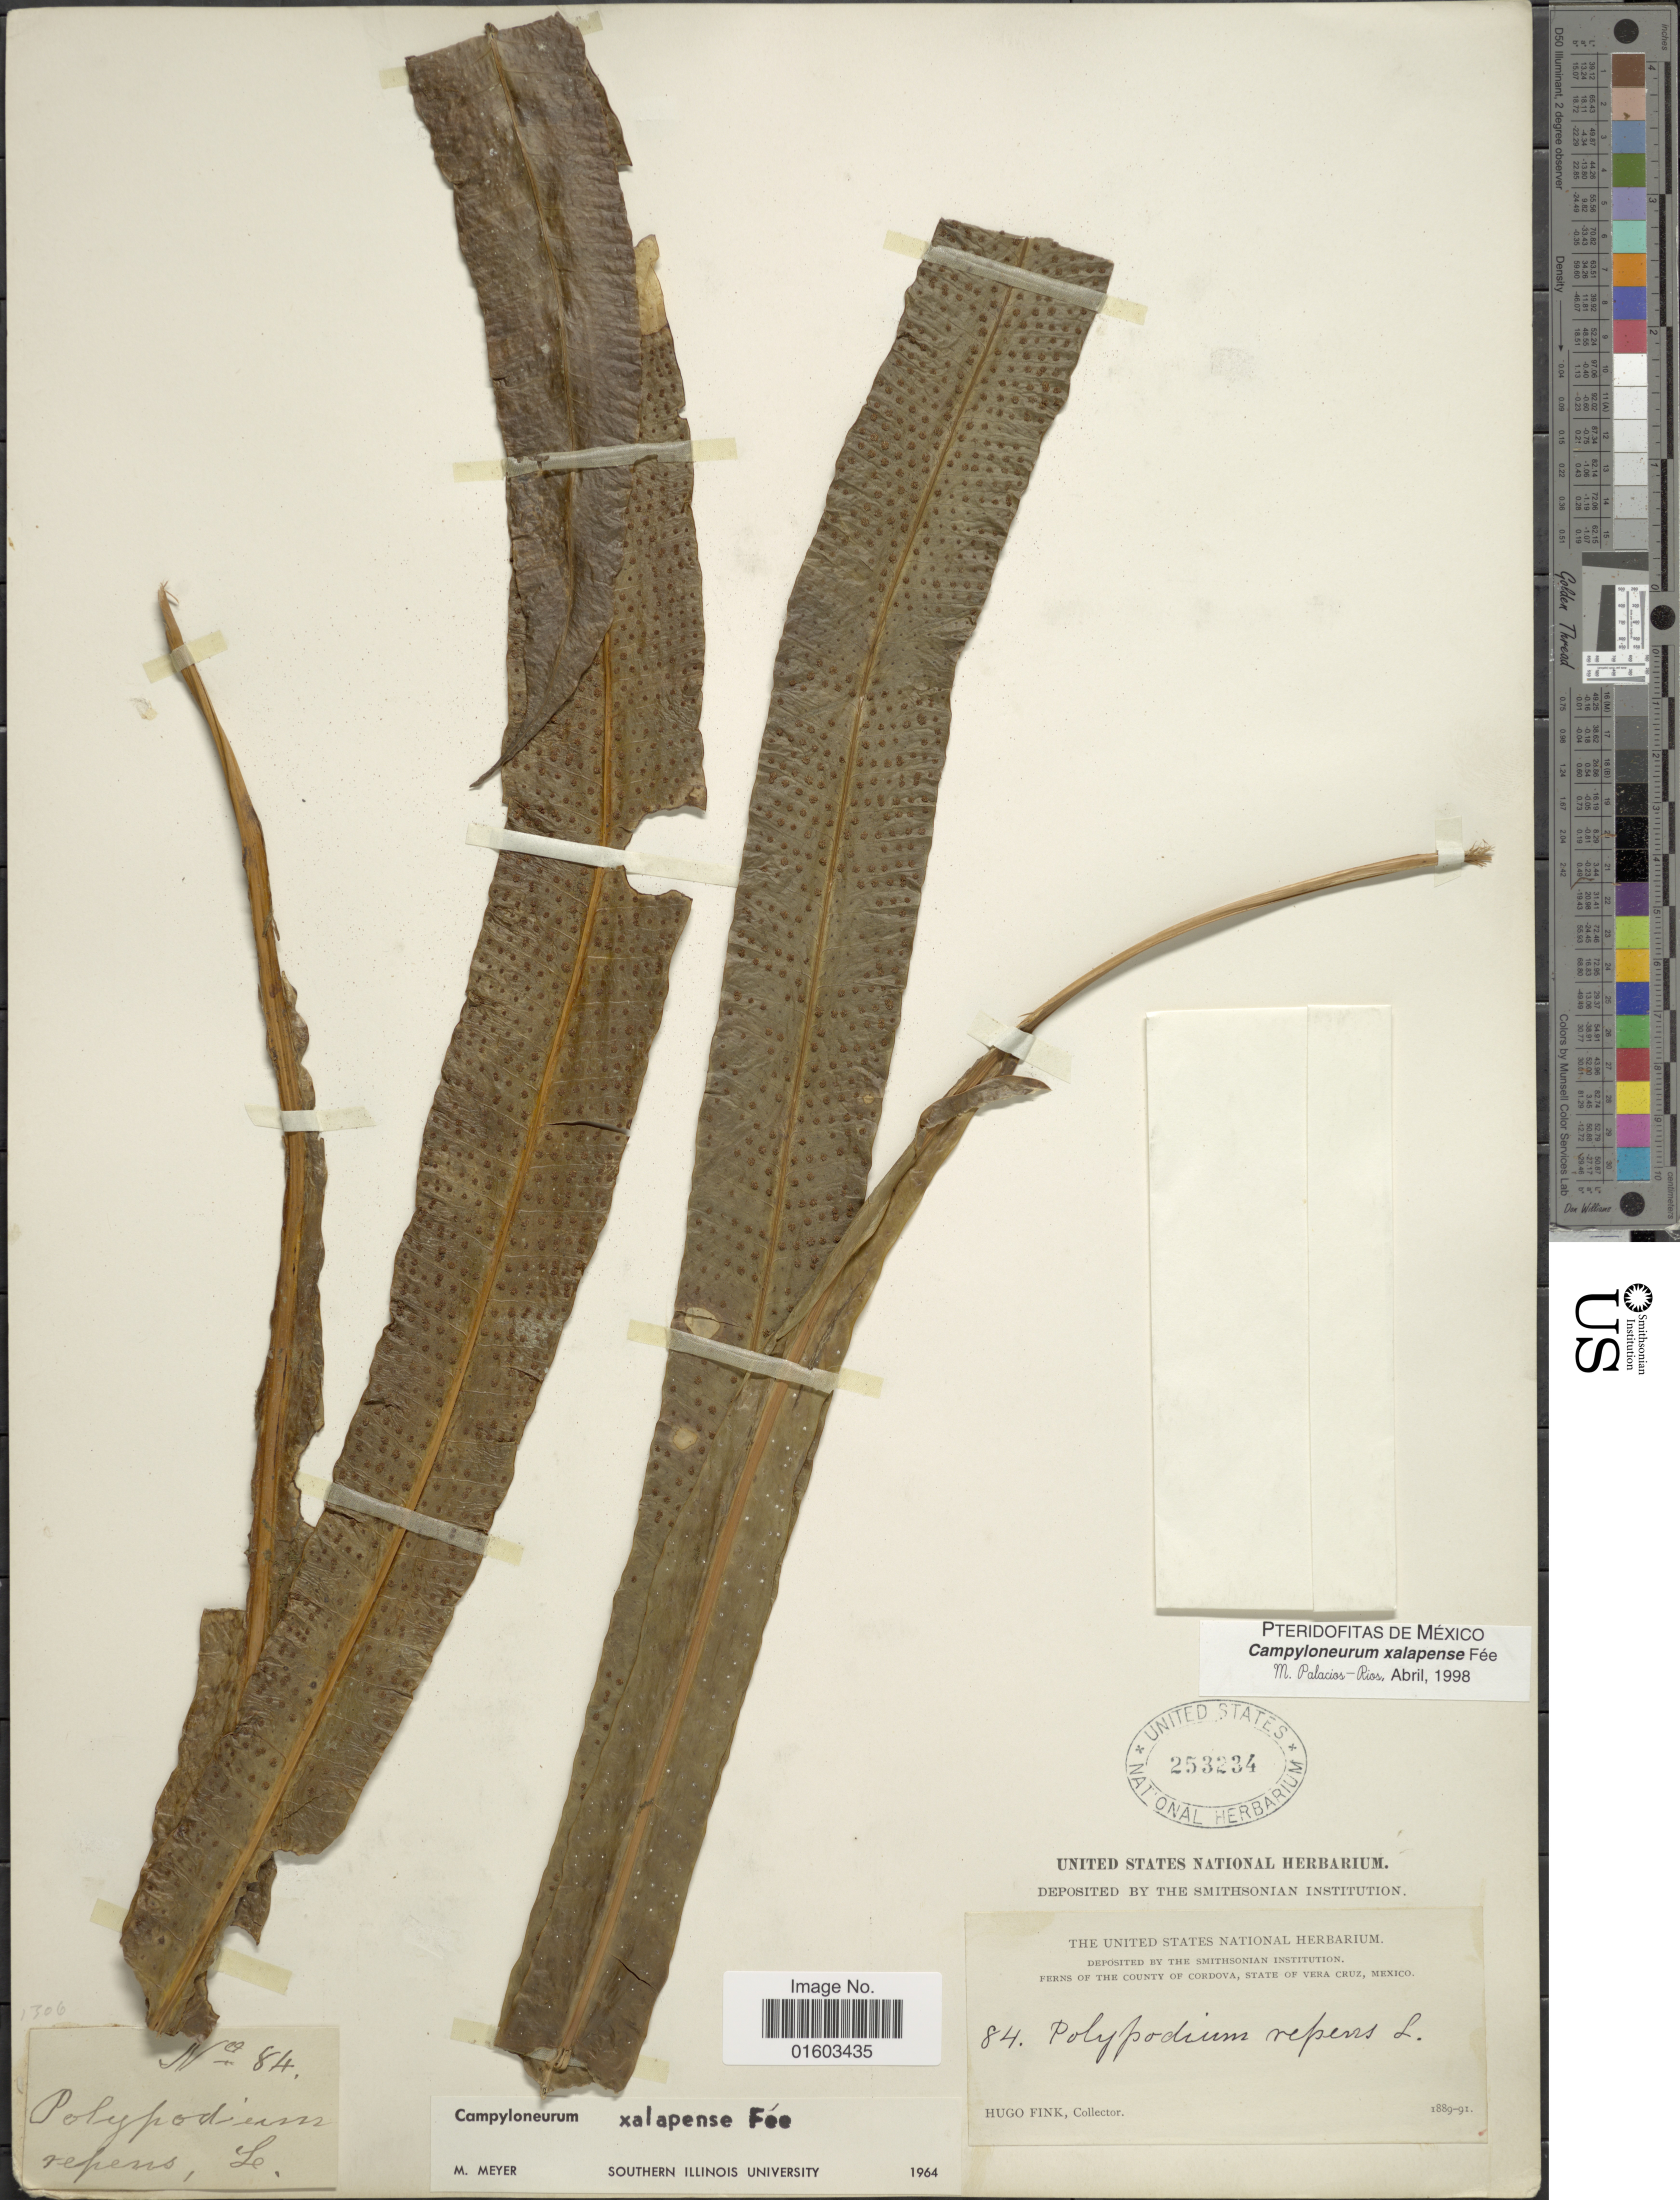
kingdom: Plantae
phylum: Tracheophyta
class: Polypodiopsida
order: Polypodiales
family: Polypodiaceae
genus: Campyloneurum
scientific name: Campyloneurum xalapense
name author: Fée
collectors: H. Fink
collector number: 84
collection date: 1889/1891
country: Mexico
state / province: Veracruz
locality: The County of Cordova, State of Vera Cruz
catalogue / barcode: US 253234